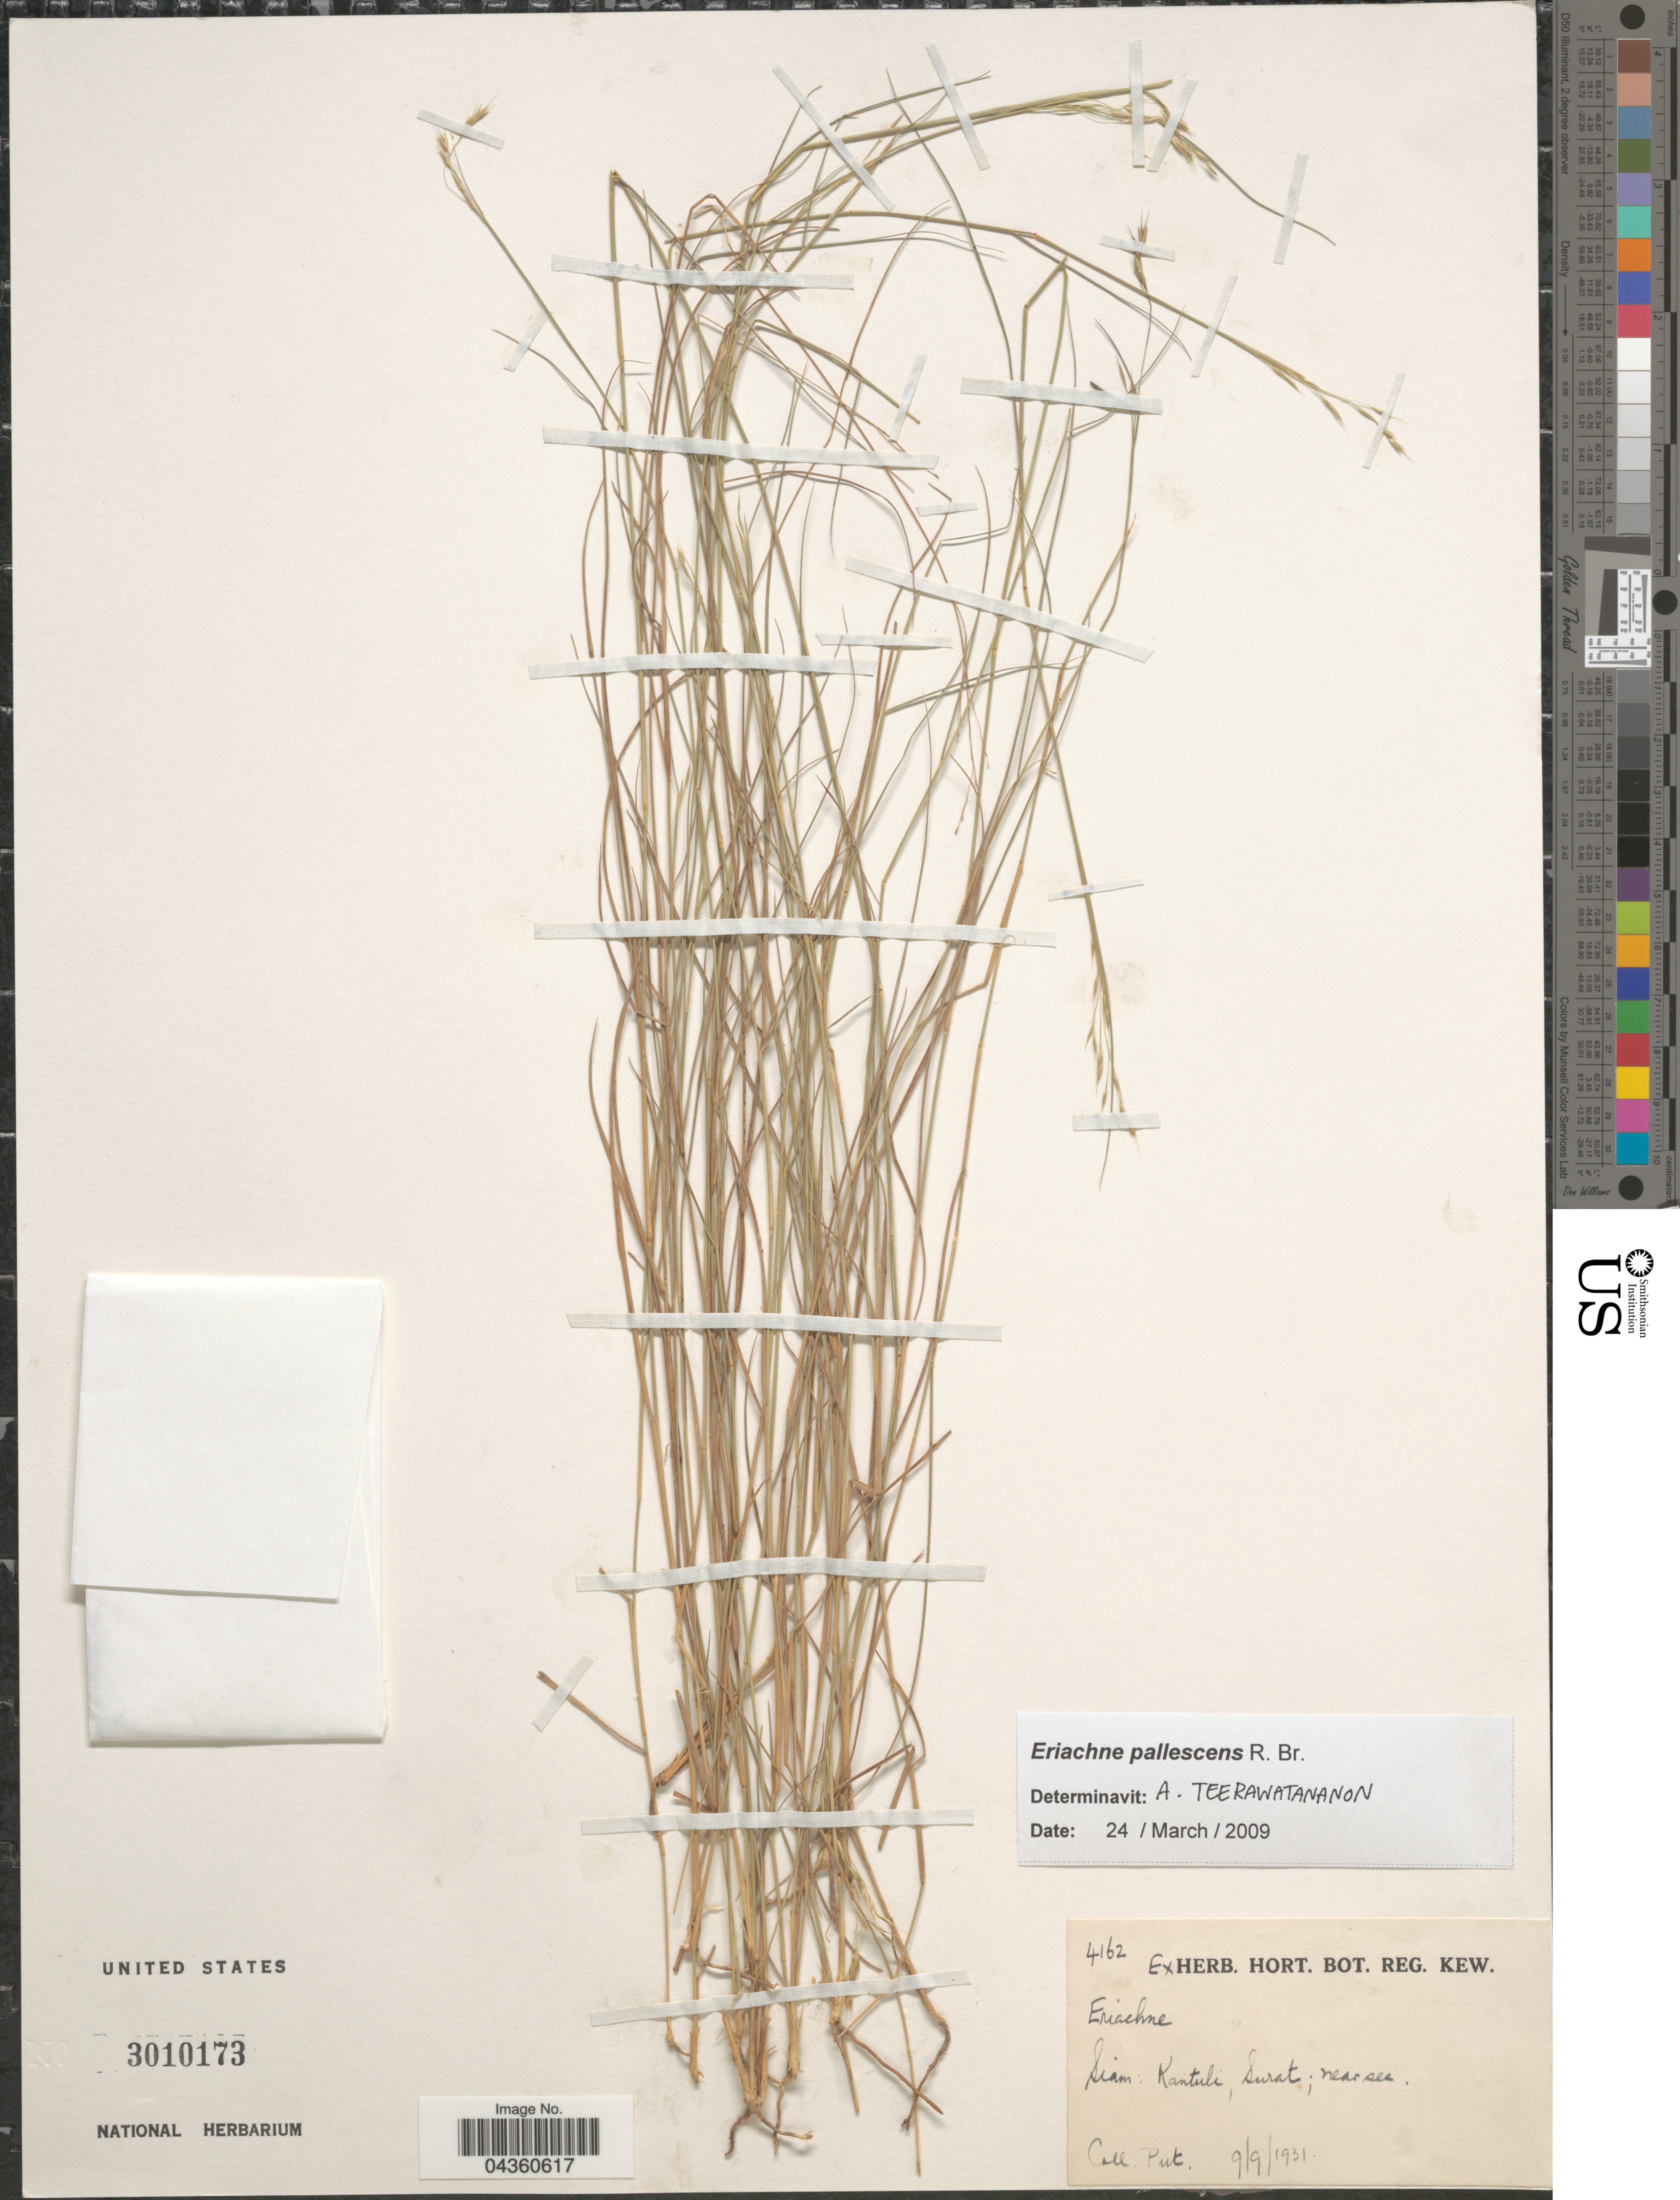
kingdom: Plantae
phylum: Tracheophyta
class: Liliopsida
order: Poales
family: Poaceae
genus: Eriachne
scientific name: Eriachne pallescens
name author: R. Br.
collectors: -. Put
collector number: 4162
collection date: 1931-09-09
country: Thailand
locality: Siam: Kantuli, Swat; near sea.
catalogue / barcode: US 3010173